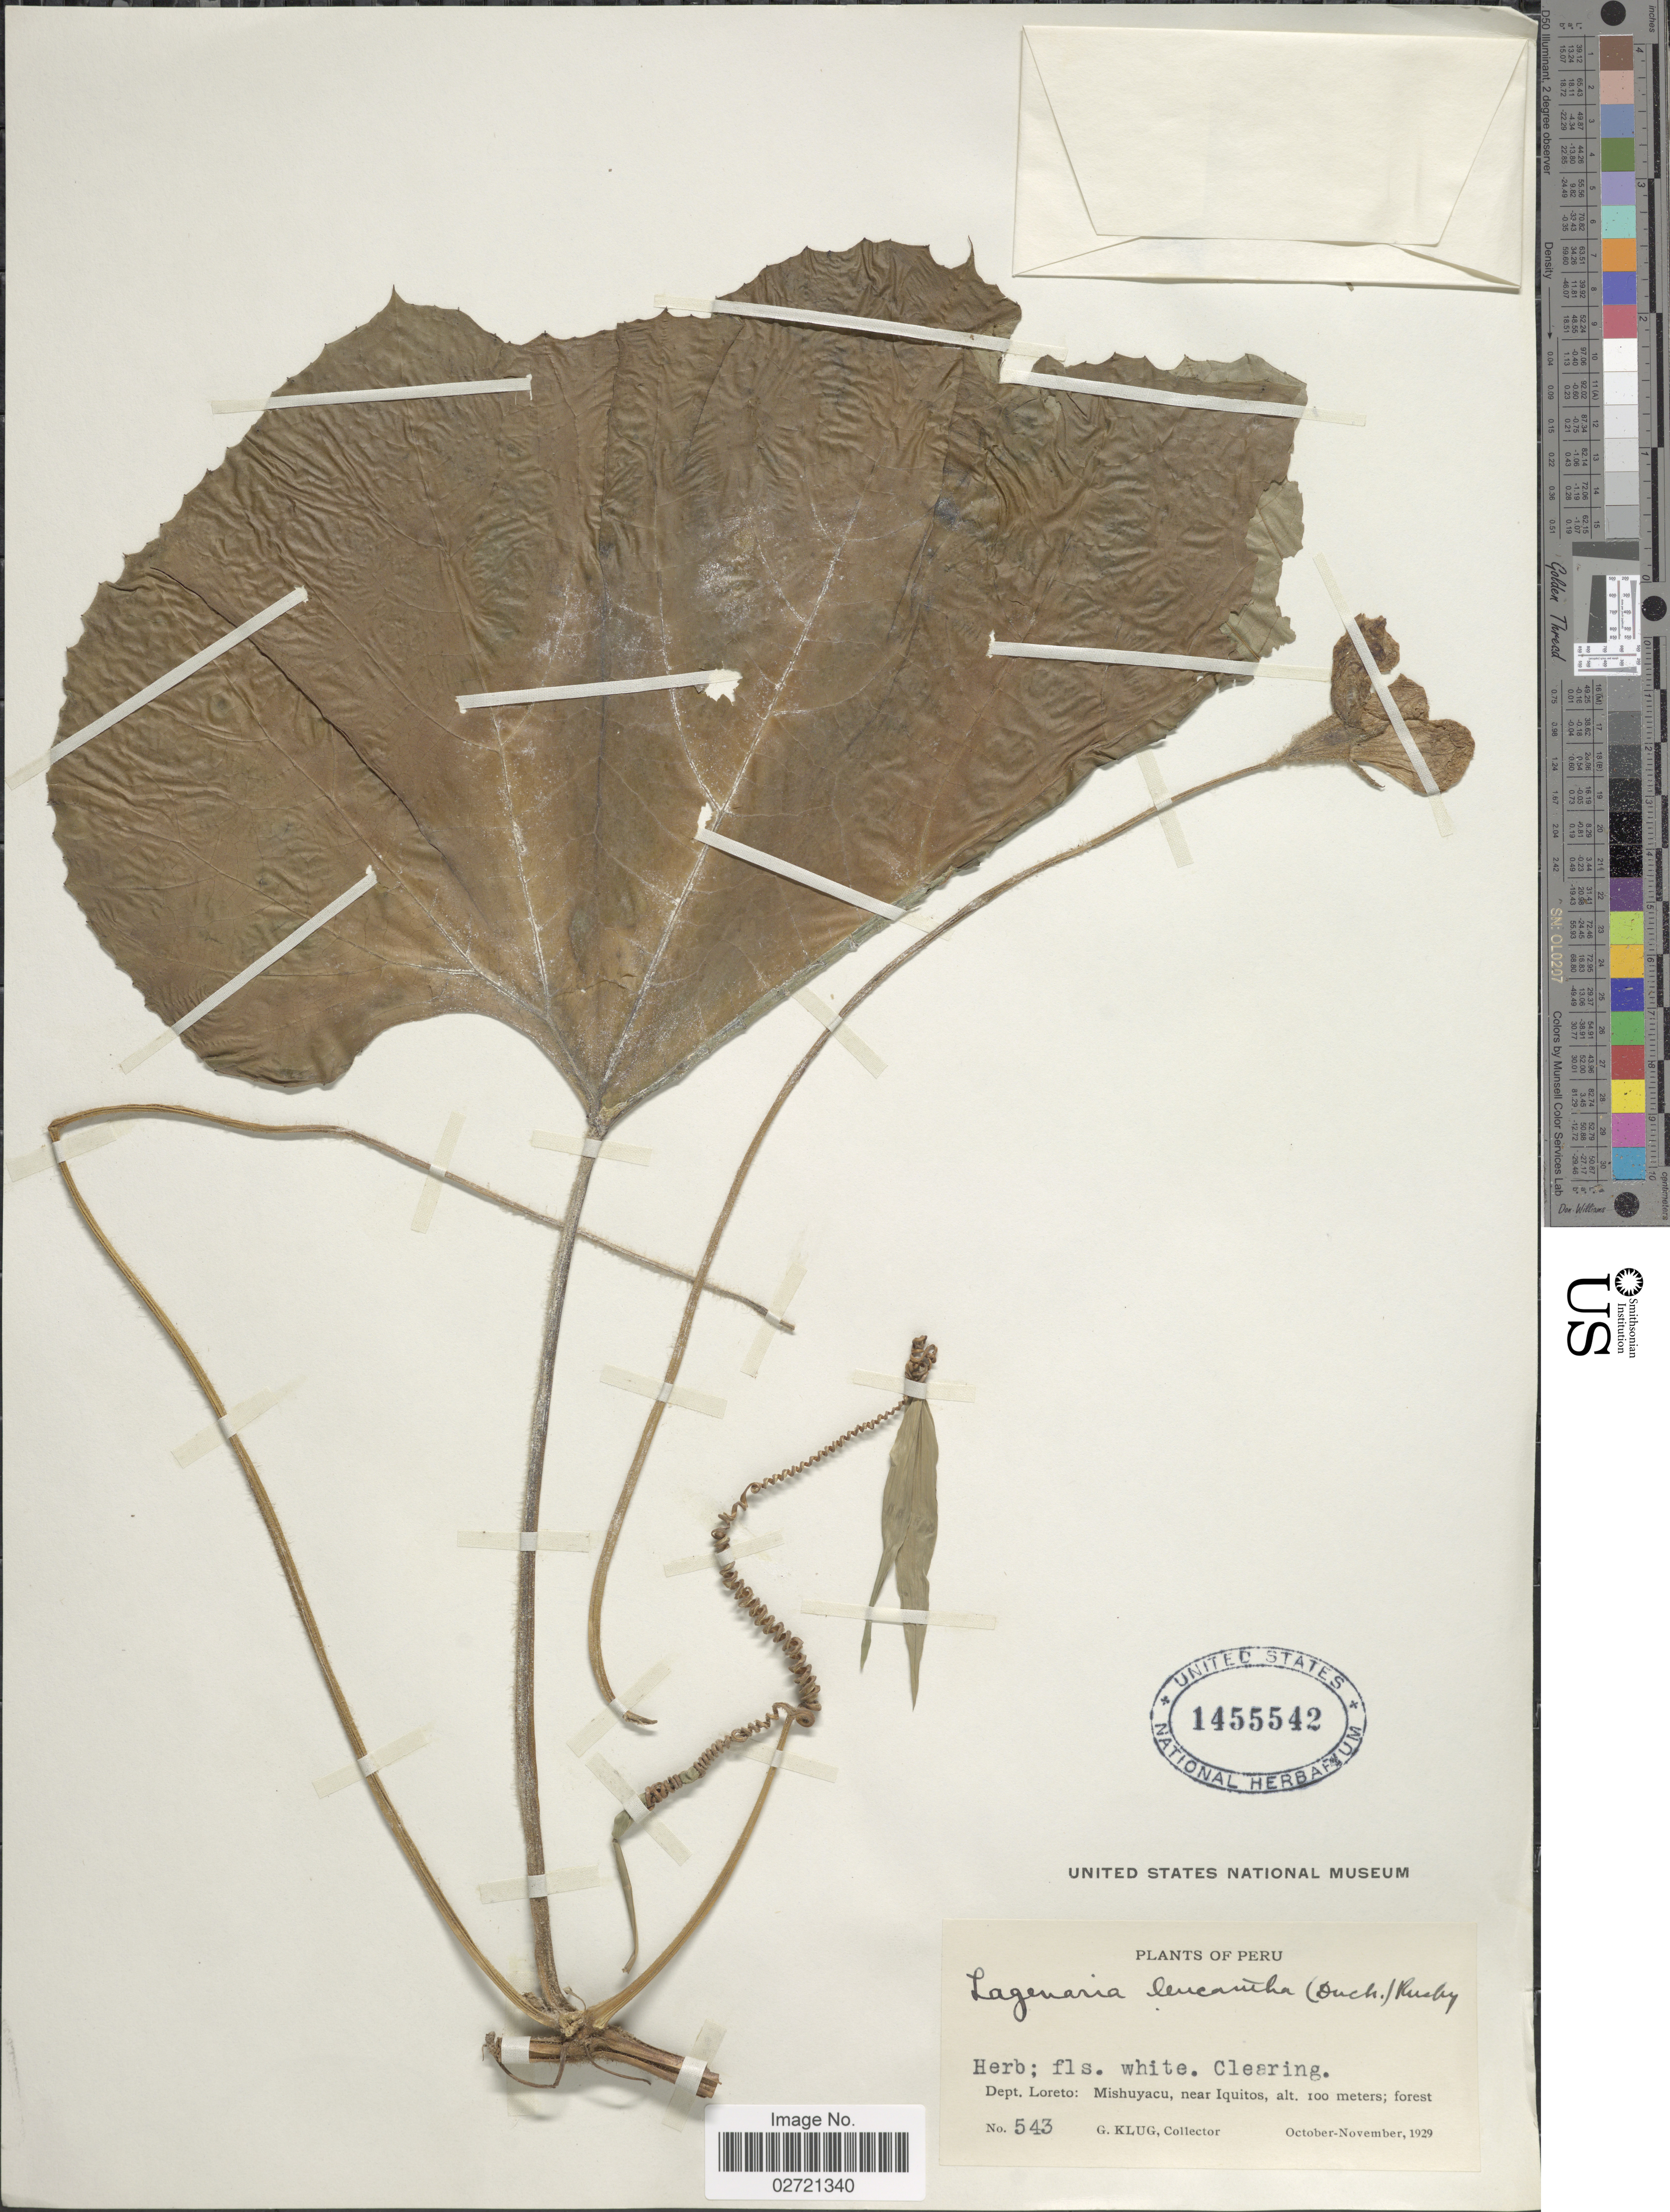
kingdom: Plantae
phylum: Tracheophyta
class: Magnoliopsida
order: Cucurbitales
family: Cucurbitaceae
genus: Lagenaria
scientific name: Lagenaria siceraria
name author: (Molina) Standl.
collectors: G. Klug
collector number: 543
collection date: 1929-10/1929-11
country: Peru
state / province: Loreto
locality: Dept. Loreto: Mishuyacu, near Iquitos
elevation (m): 100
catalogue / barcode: US 1455542